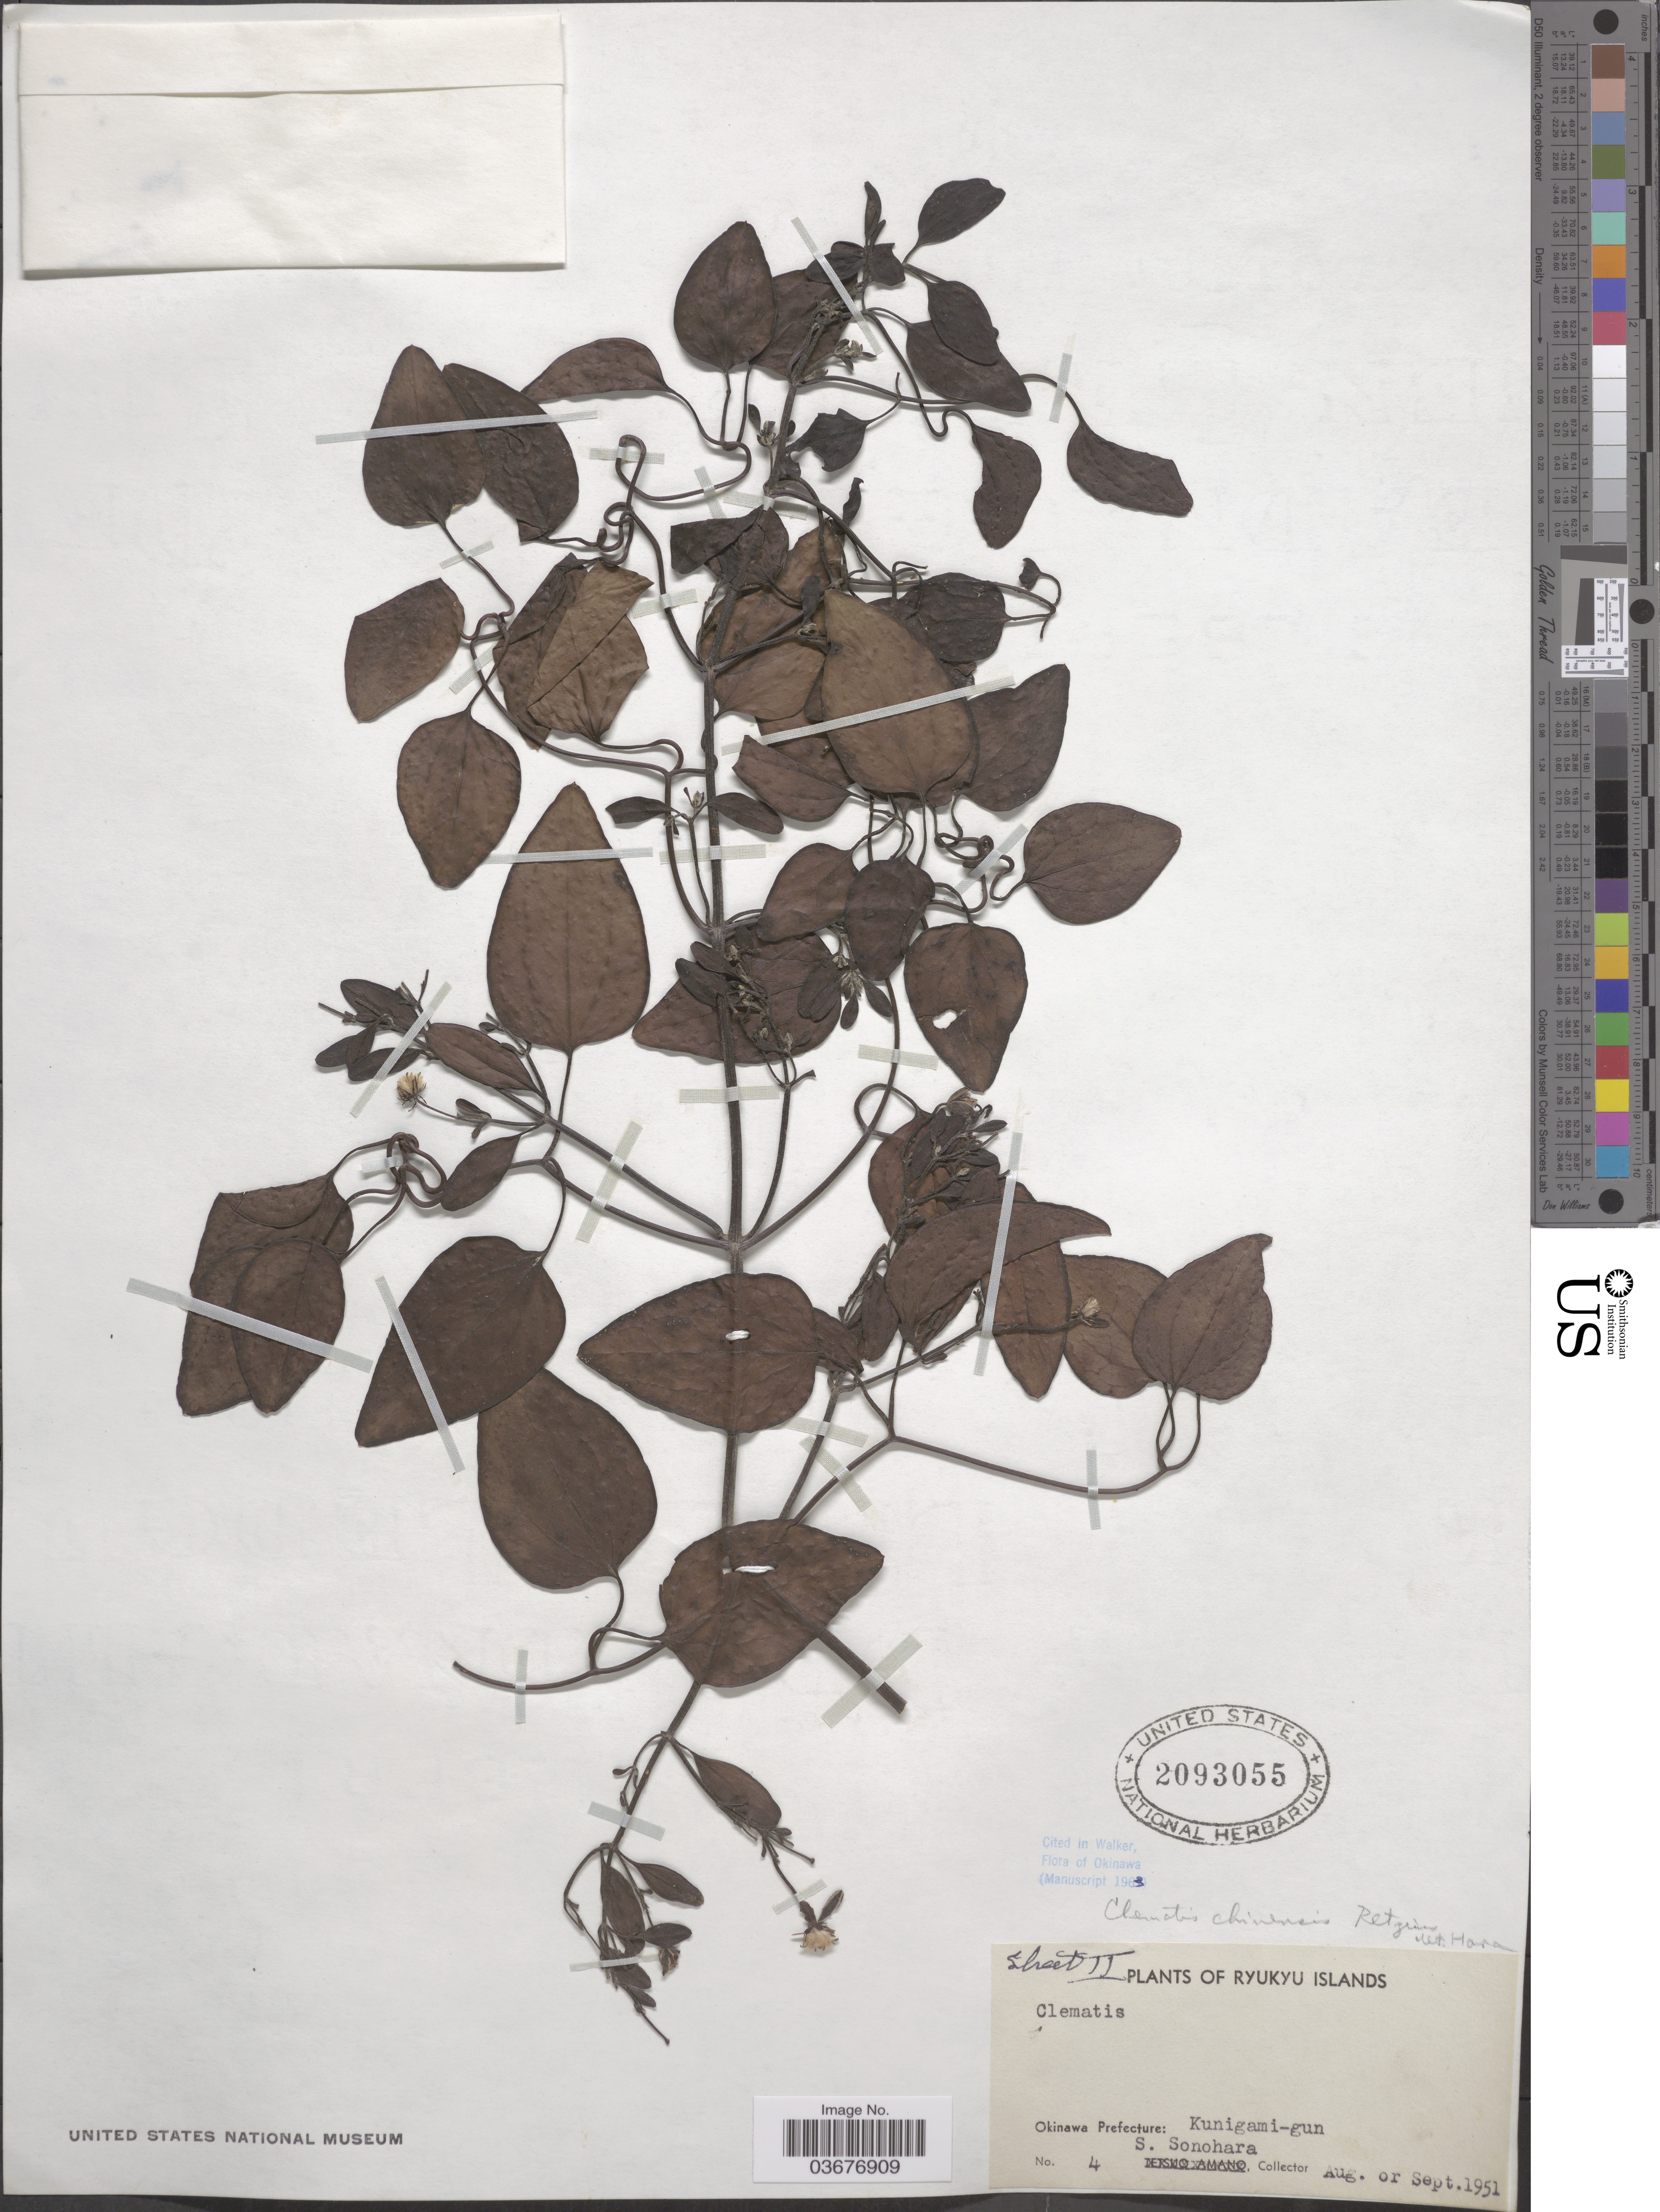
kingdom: Plantae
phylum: Tracheophyta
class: Magnoliopsida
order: Ranunculales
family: Ranunculaceae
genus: Clematis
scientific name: Clematis chinensis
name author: Retz.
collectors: S. Sonohara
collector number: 4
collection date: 1951-08/1951-09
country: Japan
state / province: Okinawa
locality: Ryukyu Islands. Okinawa Prefecture: Kunigami-gun.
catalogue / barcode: US 2093055